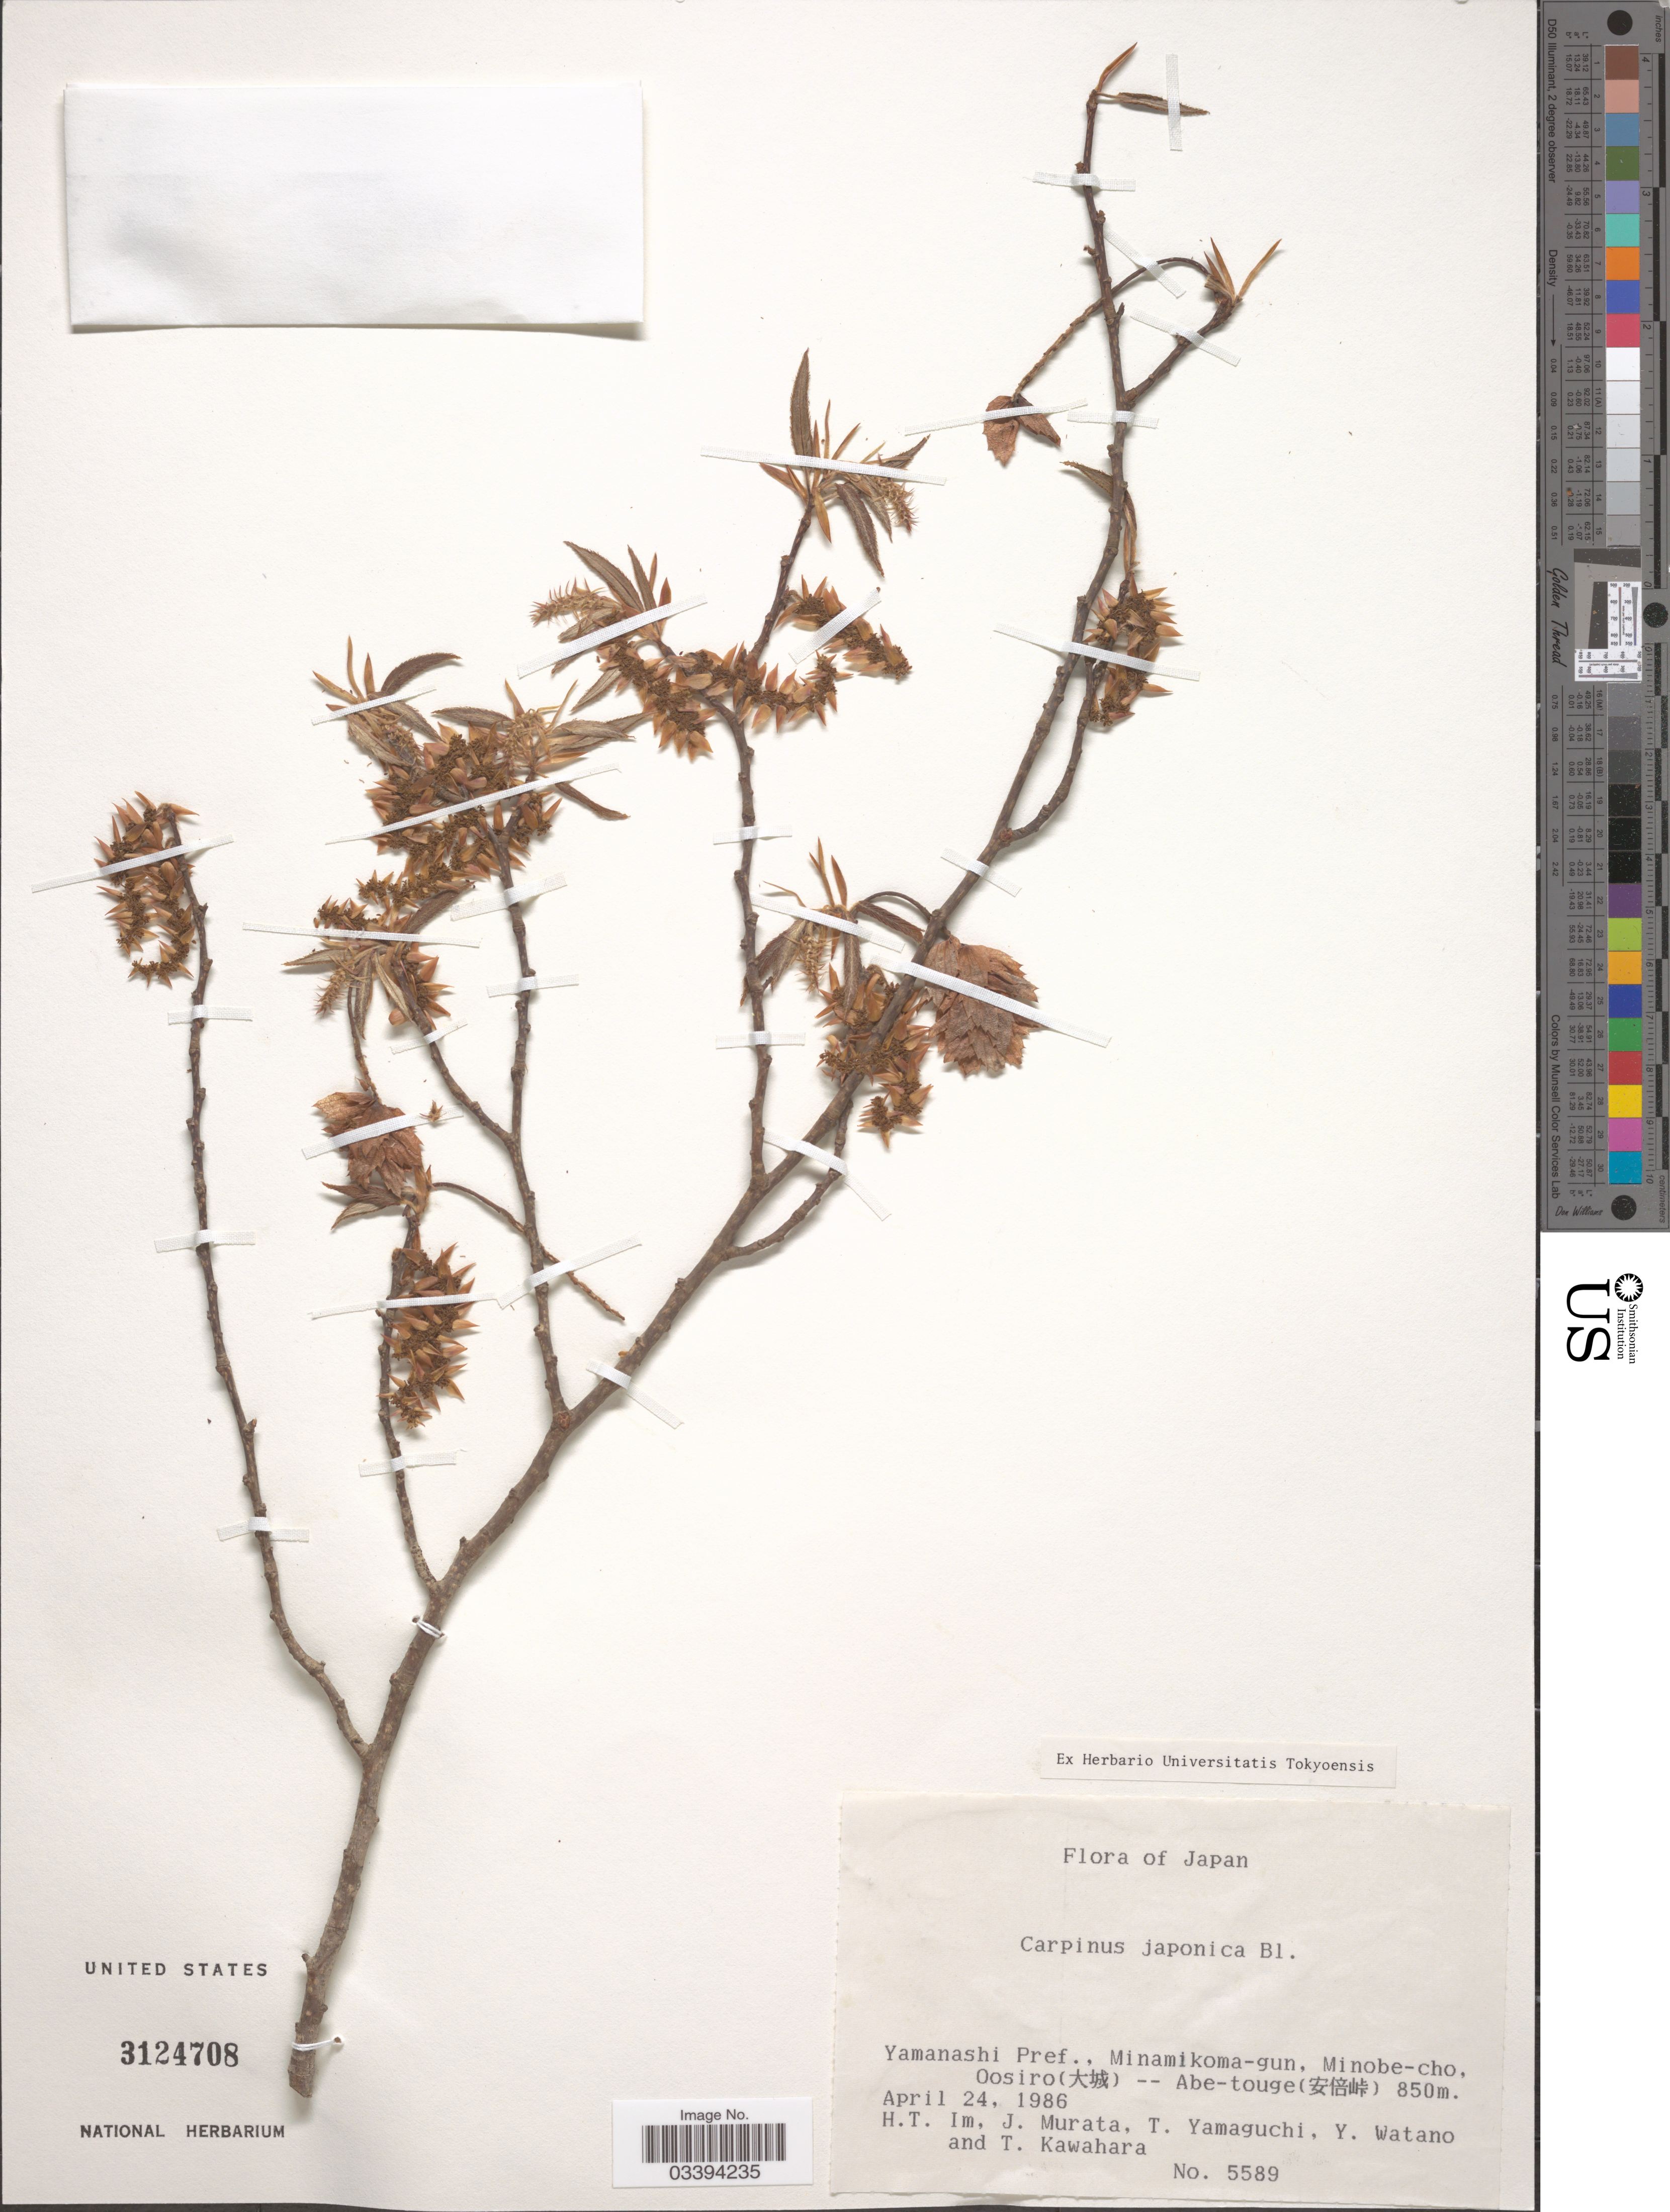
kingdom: Plantae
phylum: Tracheophyta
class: Magnoliopsida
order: Fagales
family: Betulaceae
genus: Carpinus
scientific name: Carpinus japonica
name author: Blume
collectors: H. Im, J. Murata, T. Yamaguchi, Y. Watano & T. Kawahara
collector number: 5589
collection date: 1986-04-24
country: Japan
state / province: Yamanasi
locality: Yamanashi Pref., Minamikoma-gun, Minobe-cho. Oosiro (X) Abe-touge (X).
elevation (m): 850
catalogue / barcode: US 3124708